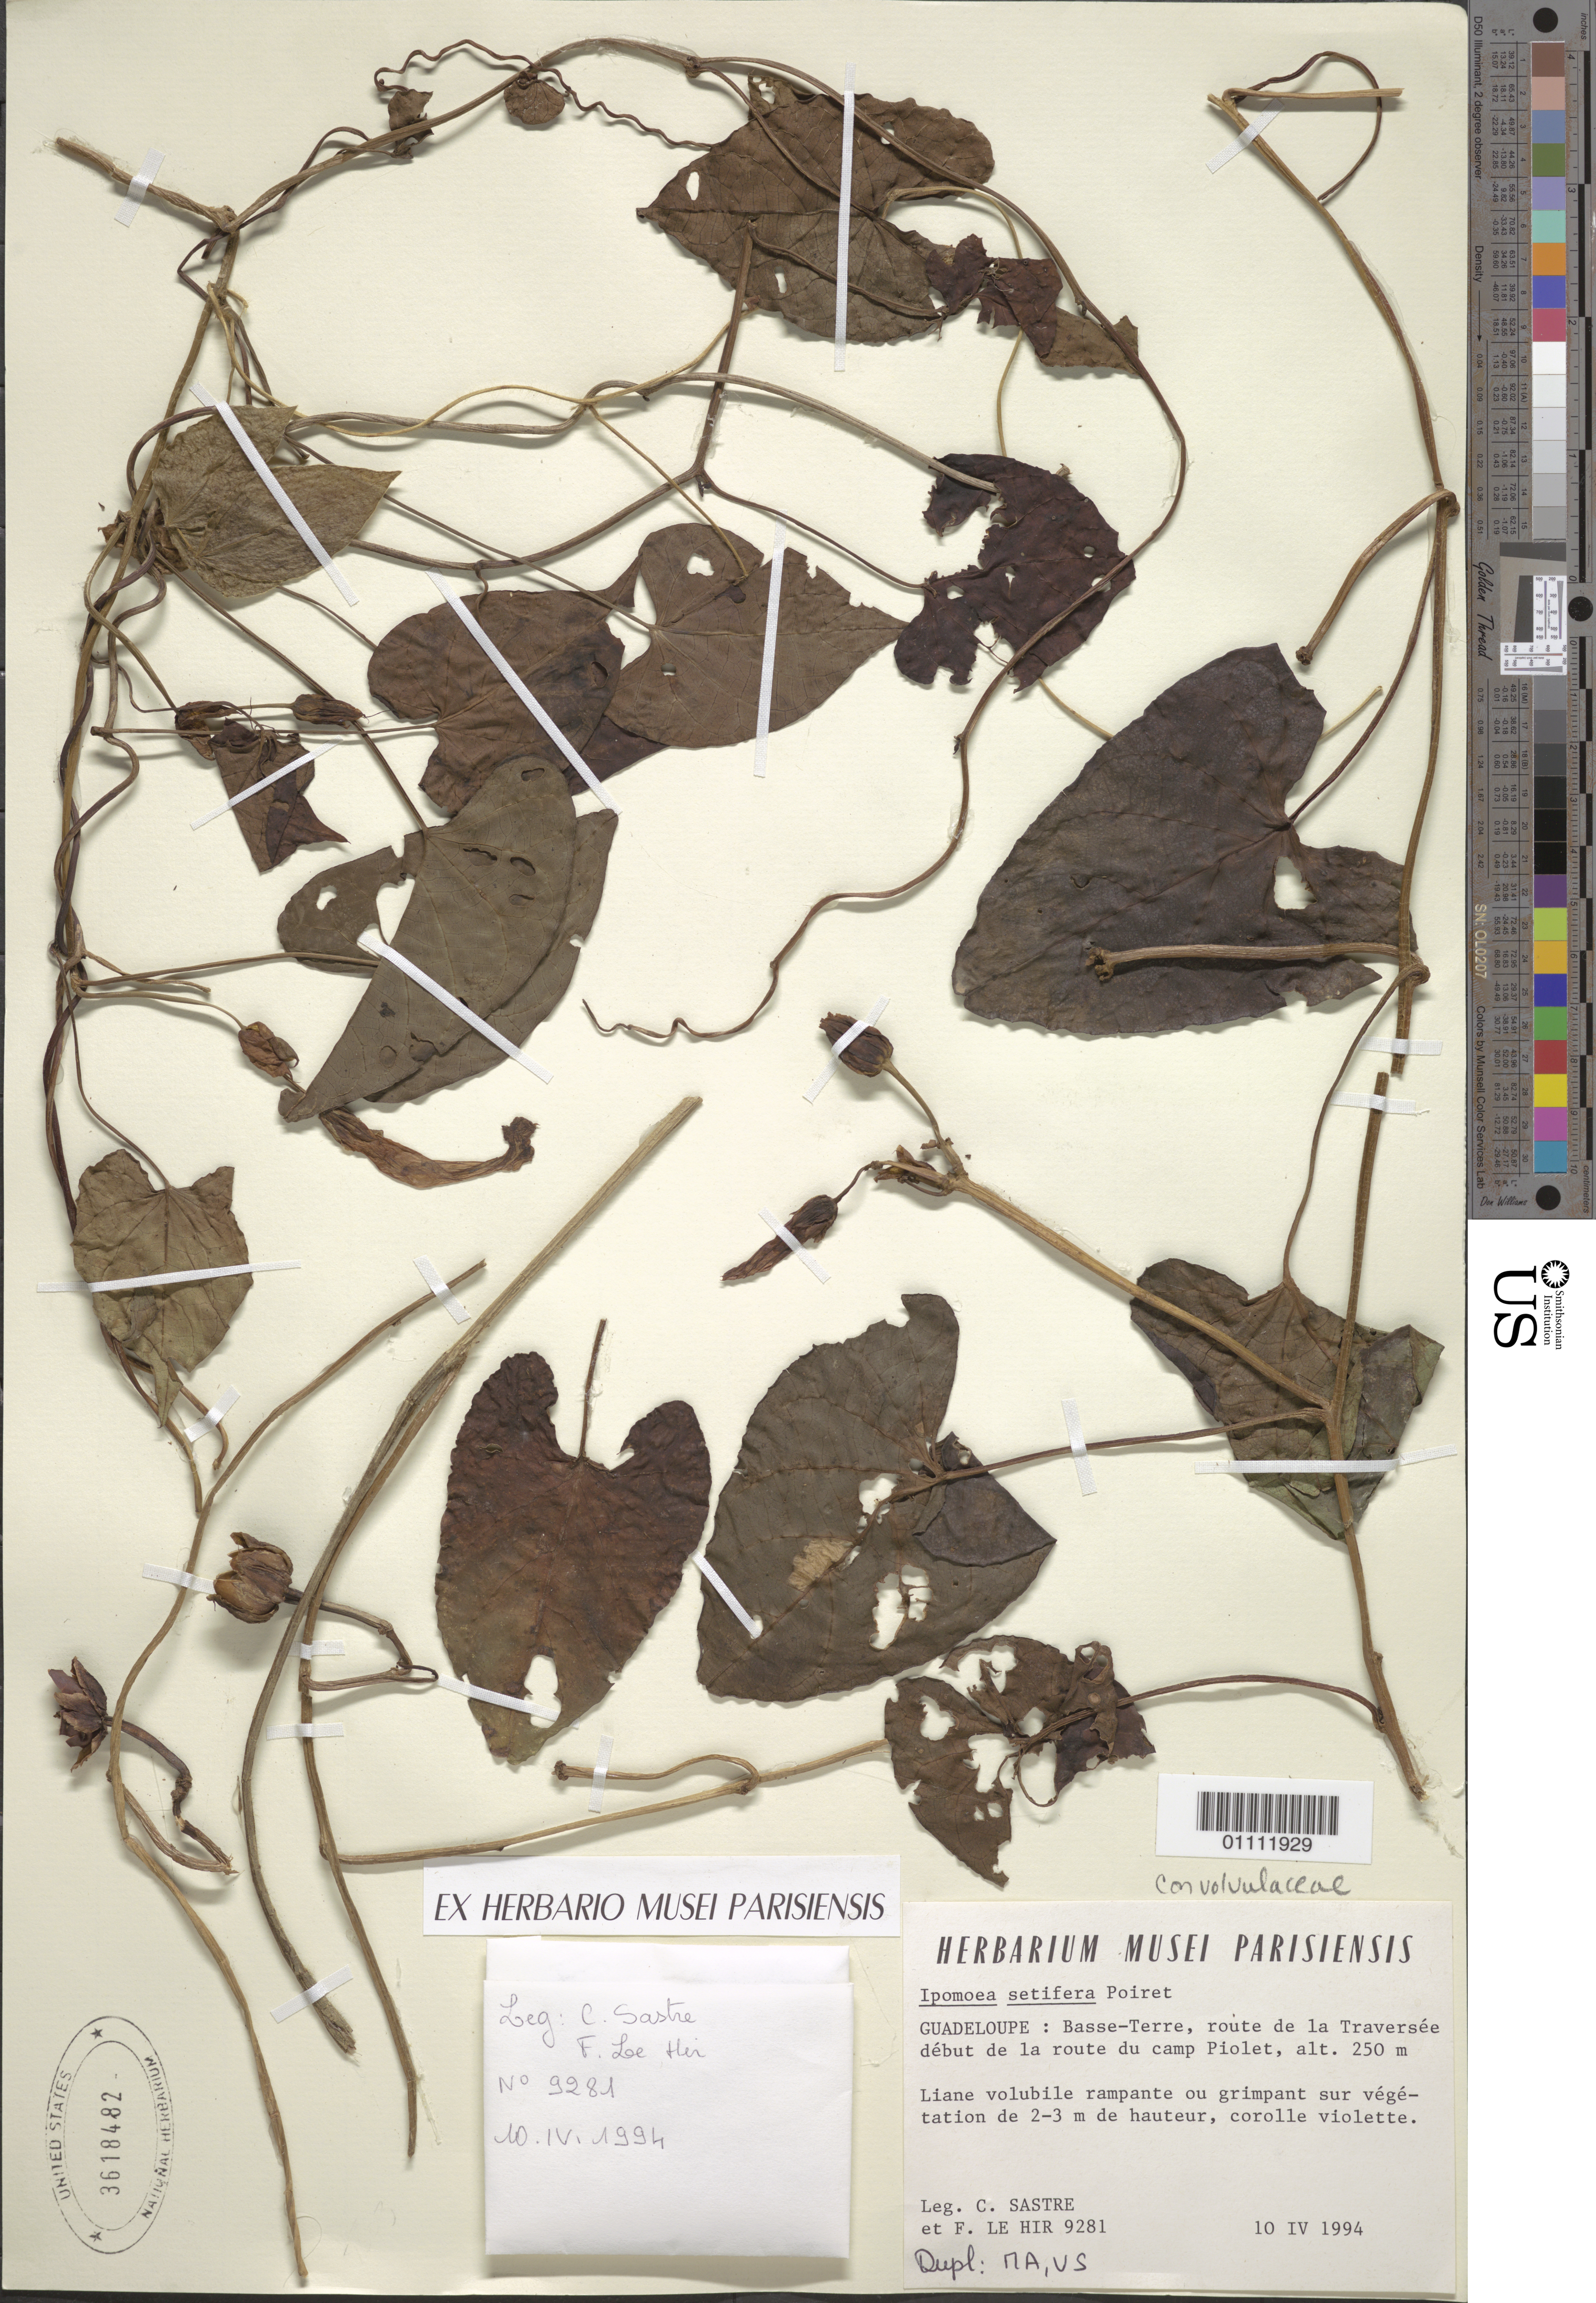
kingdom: Plantae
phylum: Tracheophyta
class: Magnoliopsida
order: Solanales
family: Convolvulaceae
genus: Ipomoea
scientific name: Ipomoea setifera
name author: Poir.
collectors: C. H. L. Sastre & F. Le Hir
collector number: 9281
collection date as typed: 10 Apr 1994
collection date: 1994-04-10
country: Guadeloupe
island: Basse Terre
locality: Traversée route, début de la route du Camp Piolet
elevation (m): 250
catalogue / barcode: US 3618482